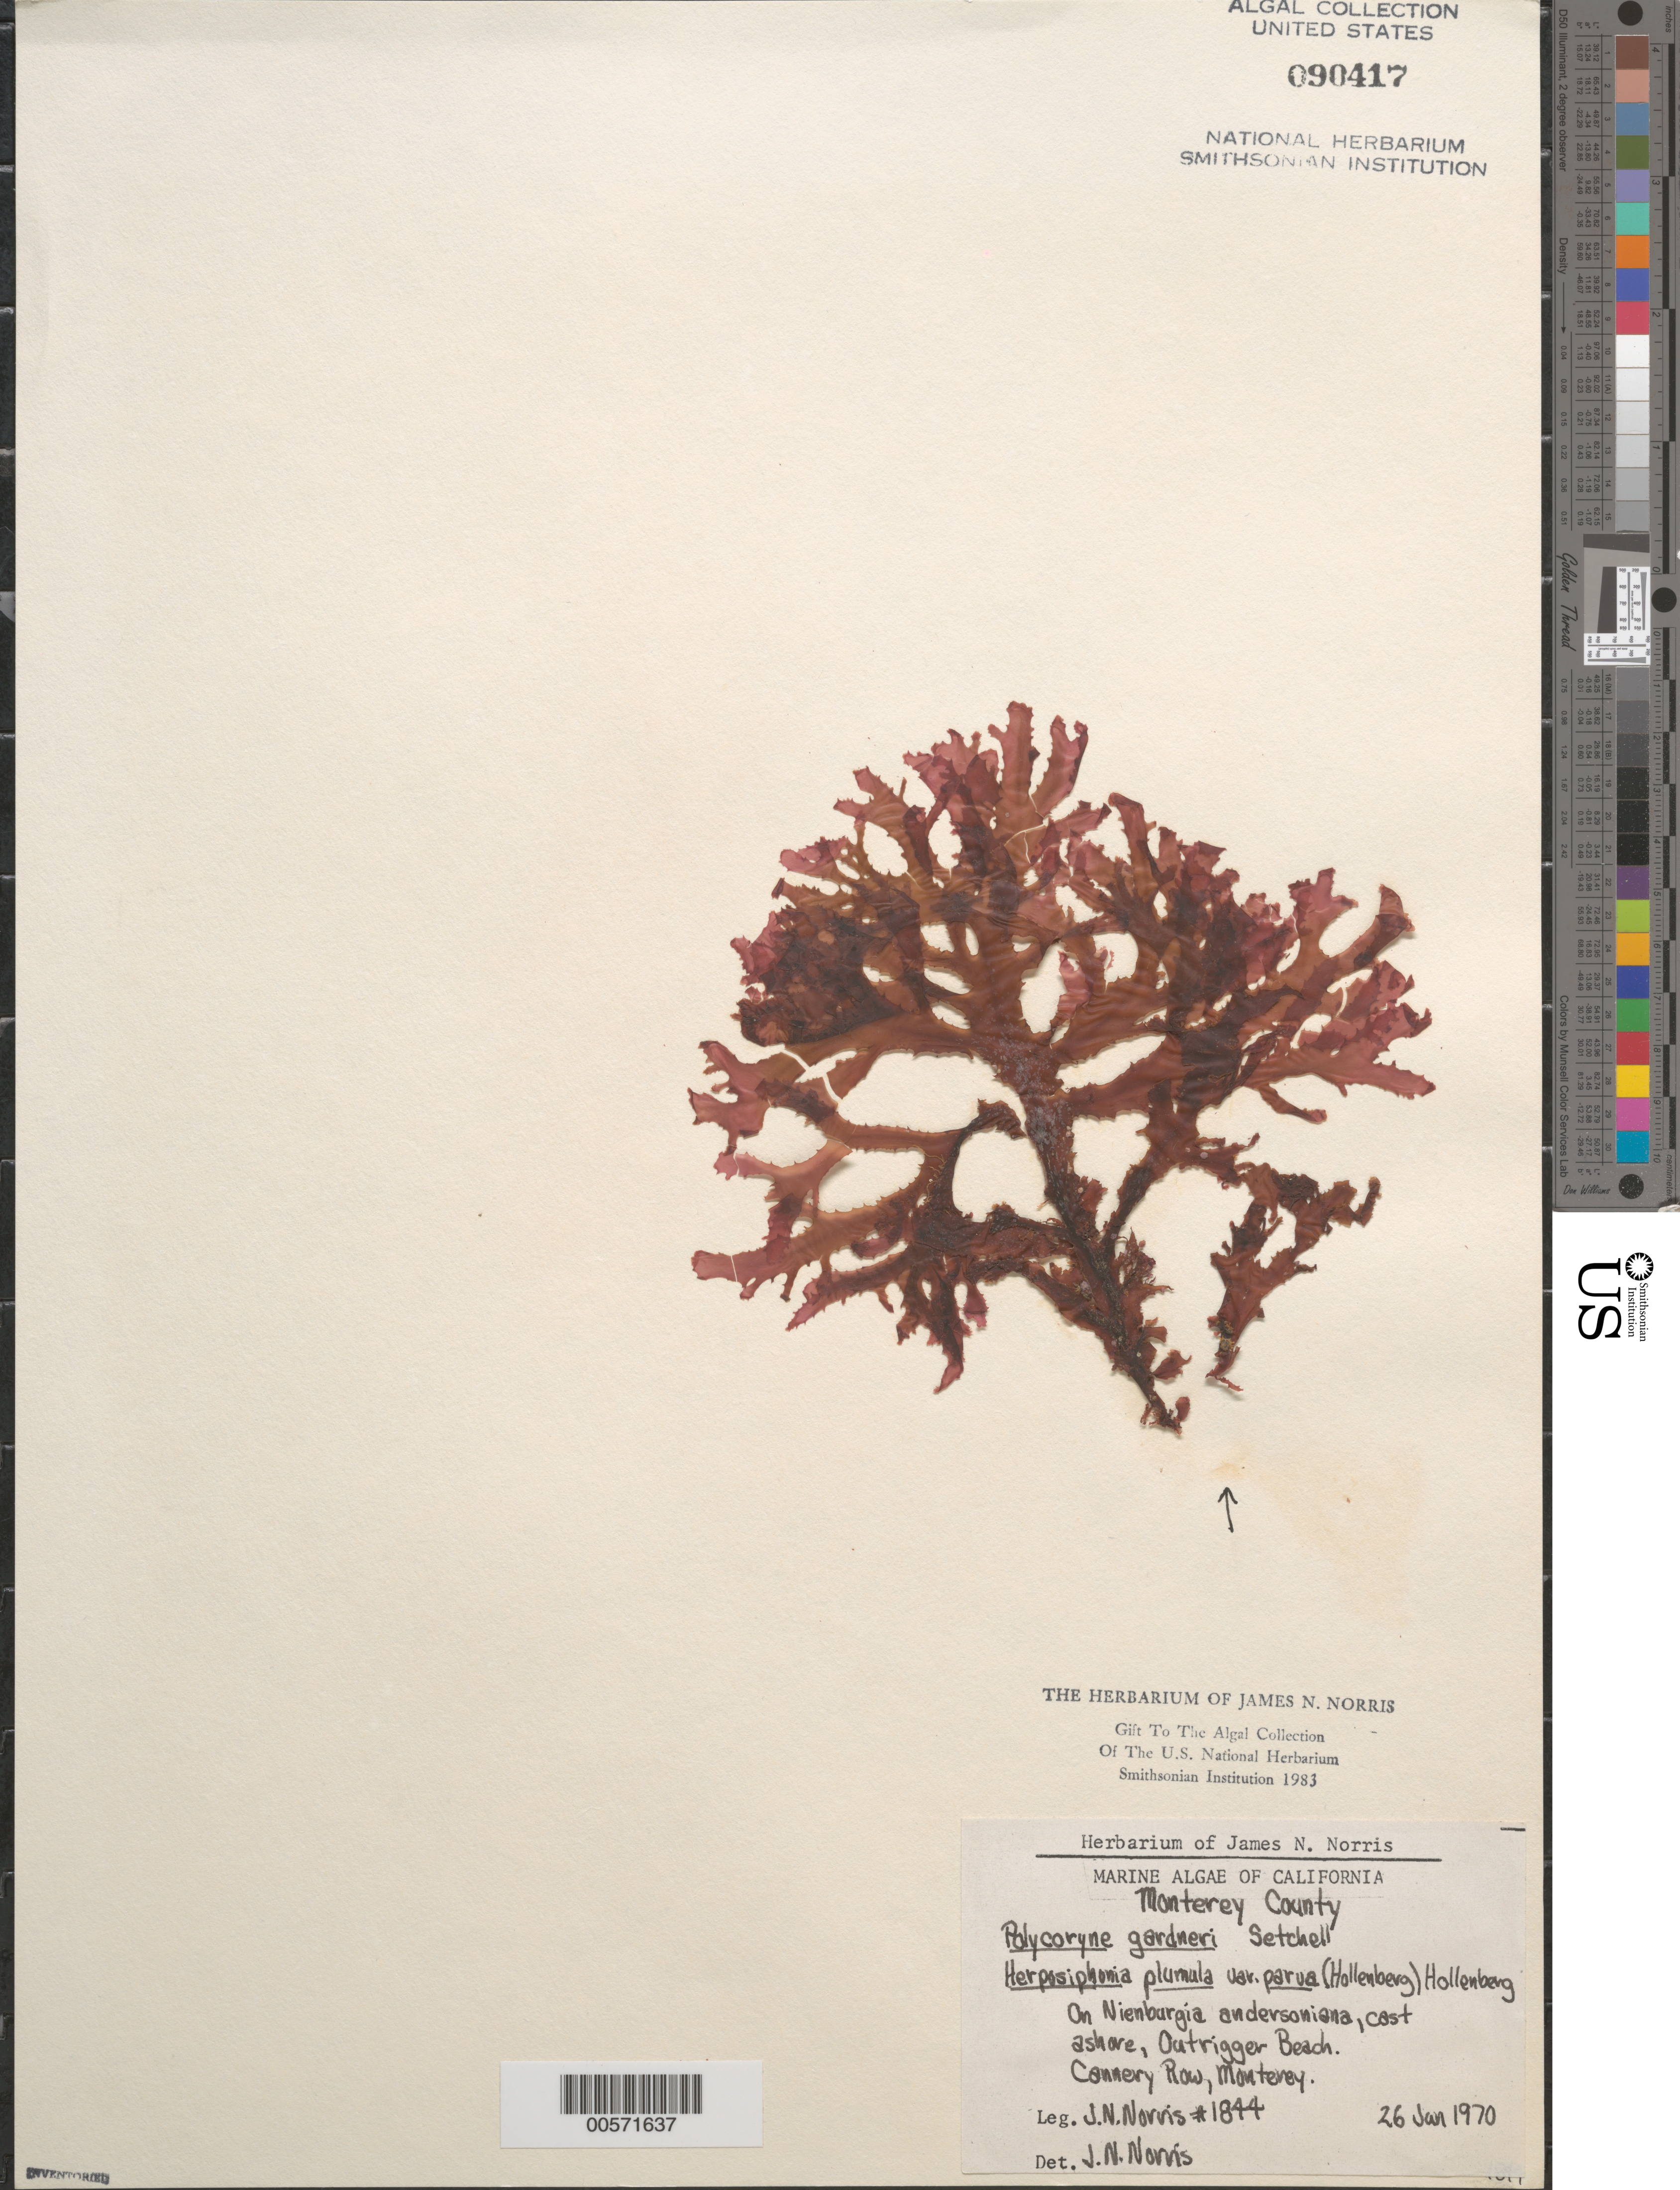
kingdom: Plantae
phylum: Rhodophyta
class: Florideophyceae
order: Ceramiales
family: Delesseriaceae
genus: Asterocolax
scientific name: Asterocolax gardneri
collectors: J. N. Norris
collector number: JN-1844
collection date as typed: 26 Jan 1970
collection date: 1970-01-26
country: United States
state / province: California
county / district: Monterey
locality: Outrigger Beach, Cannery Row, Monterey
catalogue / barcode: US 90417